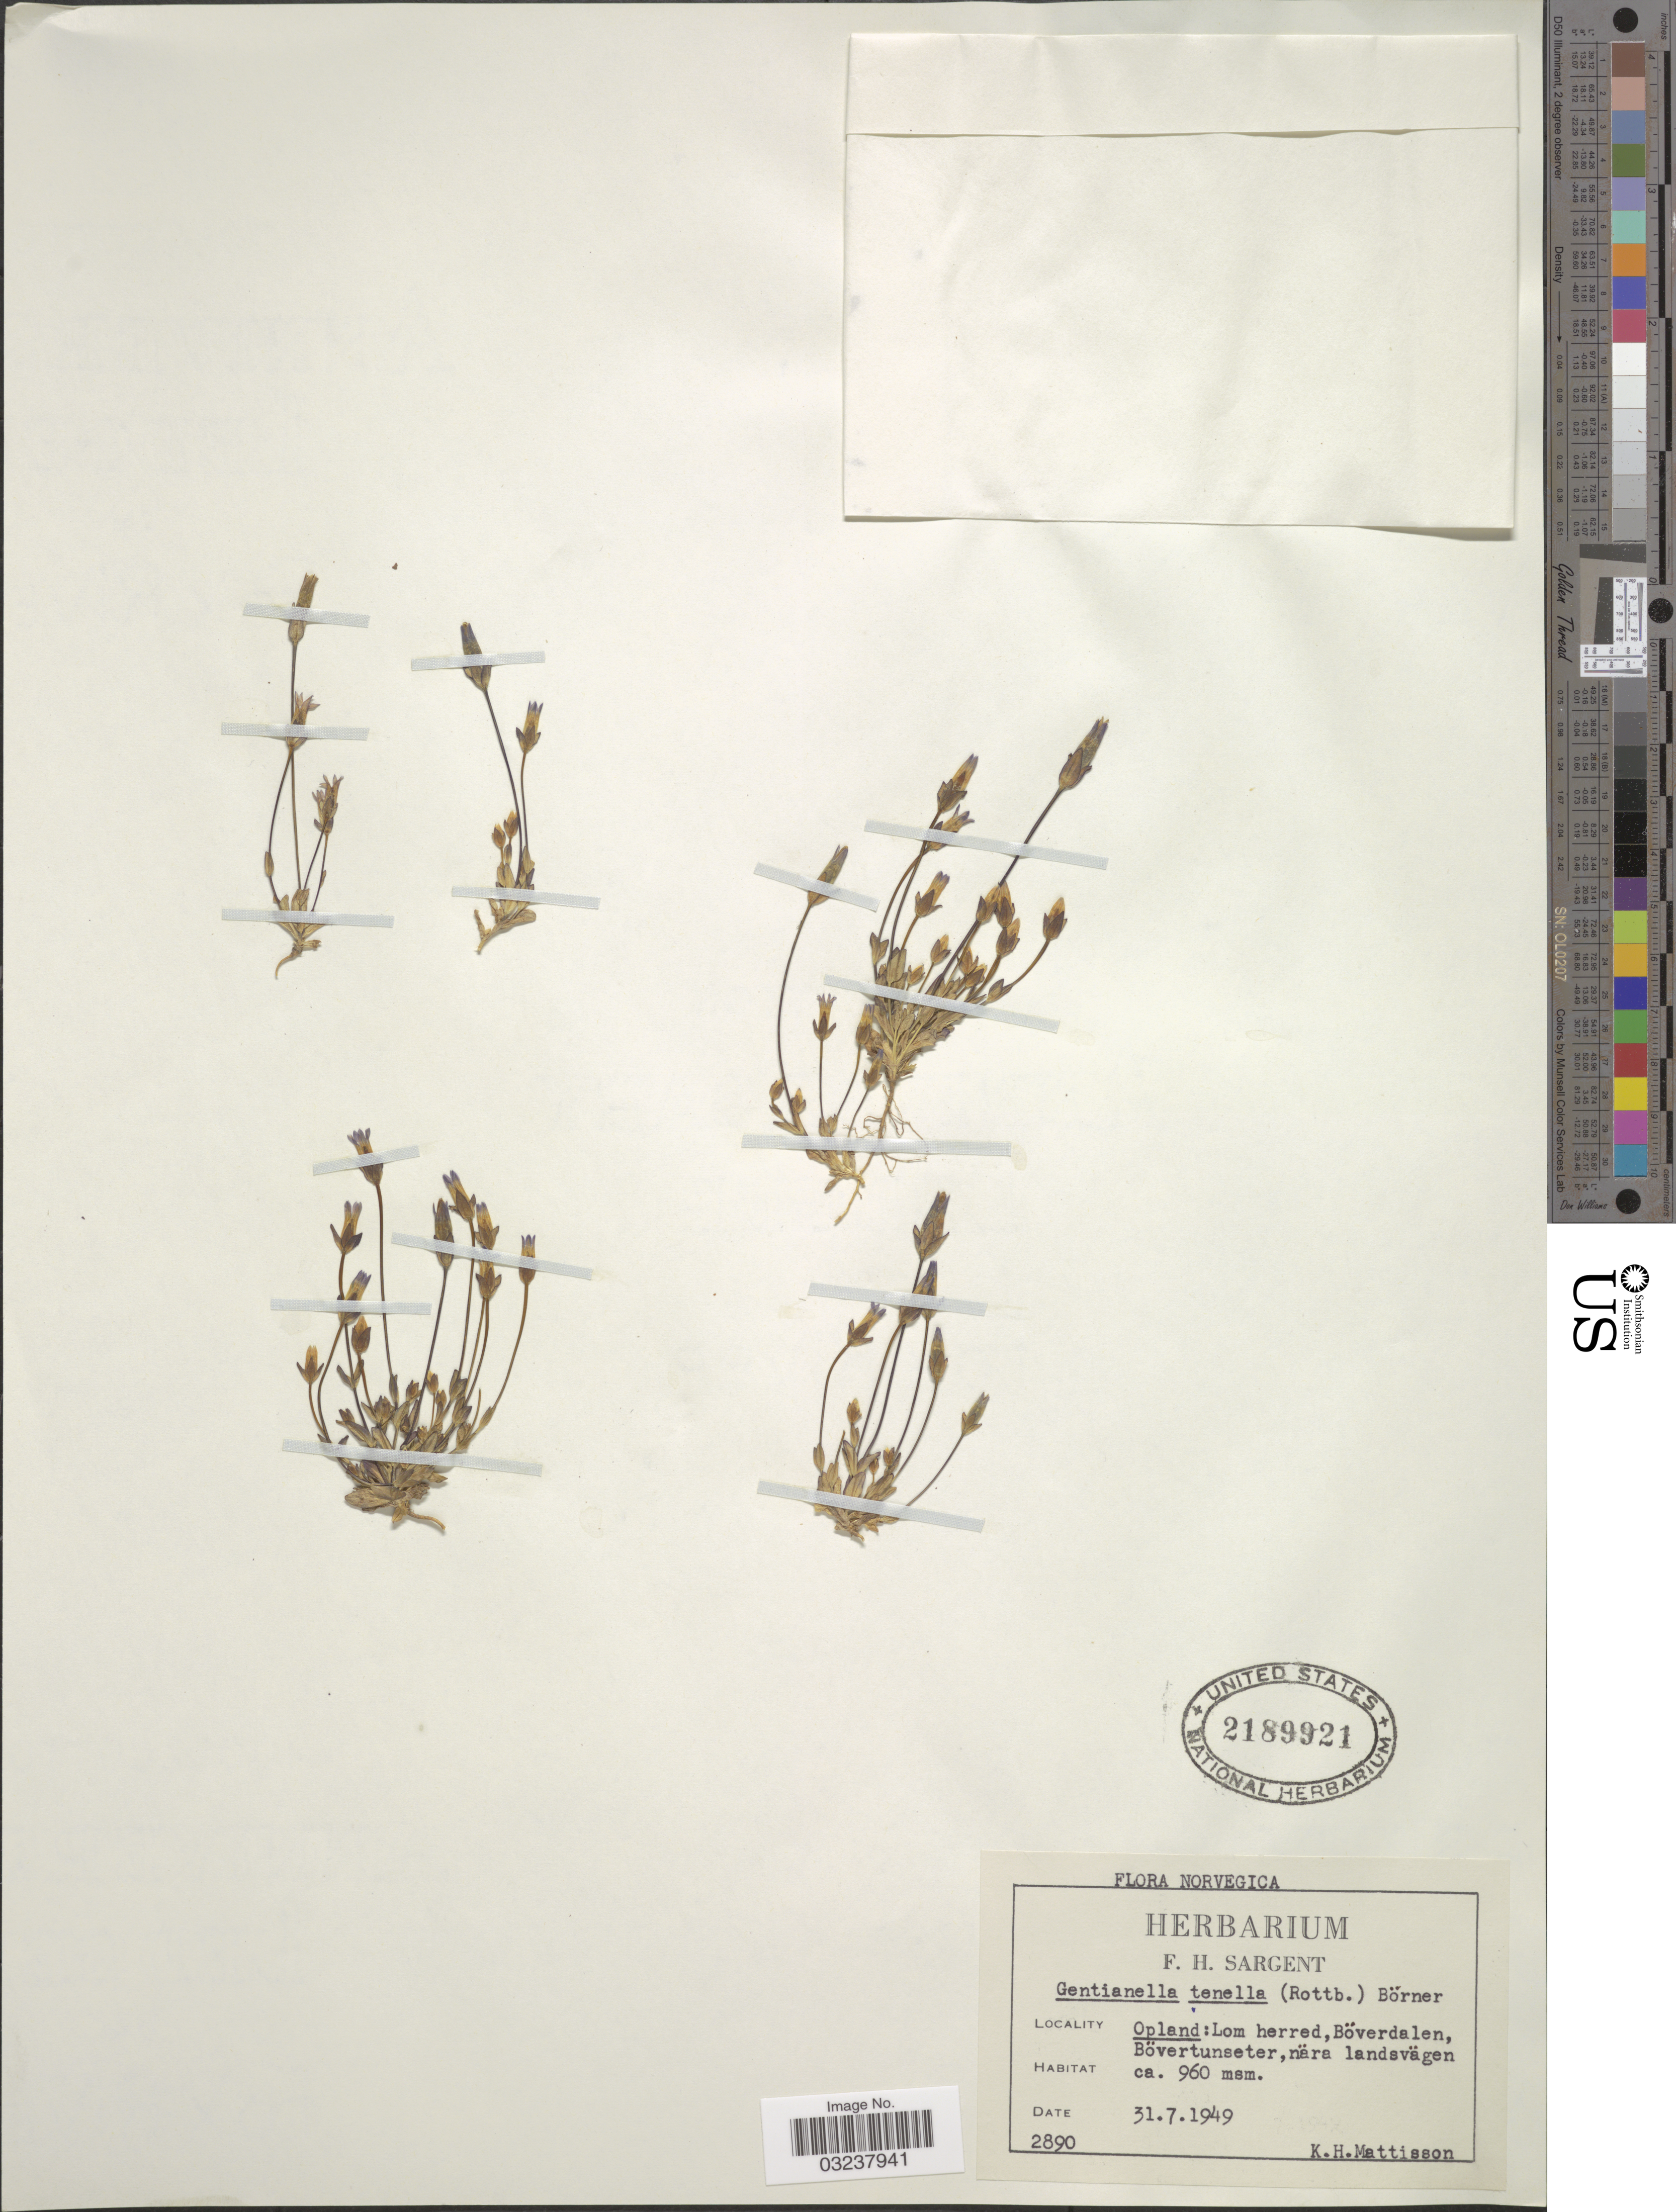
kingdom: Plantae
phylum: Tracheophyta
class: Magnoliopsida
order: Gentianales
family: Gentianaceae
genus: Gentianella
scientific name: Gentianella tenella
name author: (Rottb.) Börner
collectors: K. Mattisson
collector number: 2890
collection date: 1949-07-31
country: Norway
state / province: Oppland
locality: Norvegica. Opland: Lom herred, Böverdalen, Bövertunseter, nära landsvägen.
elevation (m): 960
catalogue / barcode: US 2189921